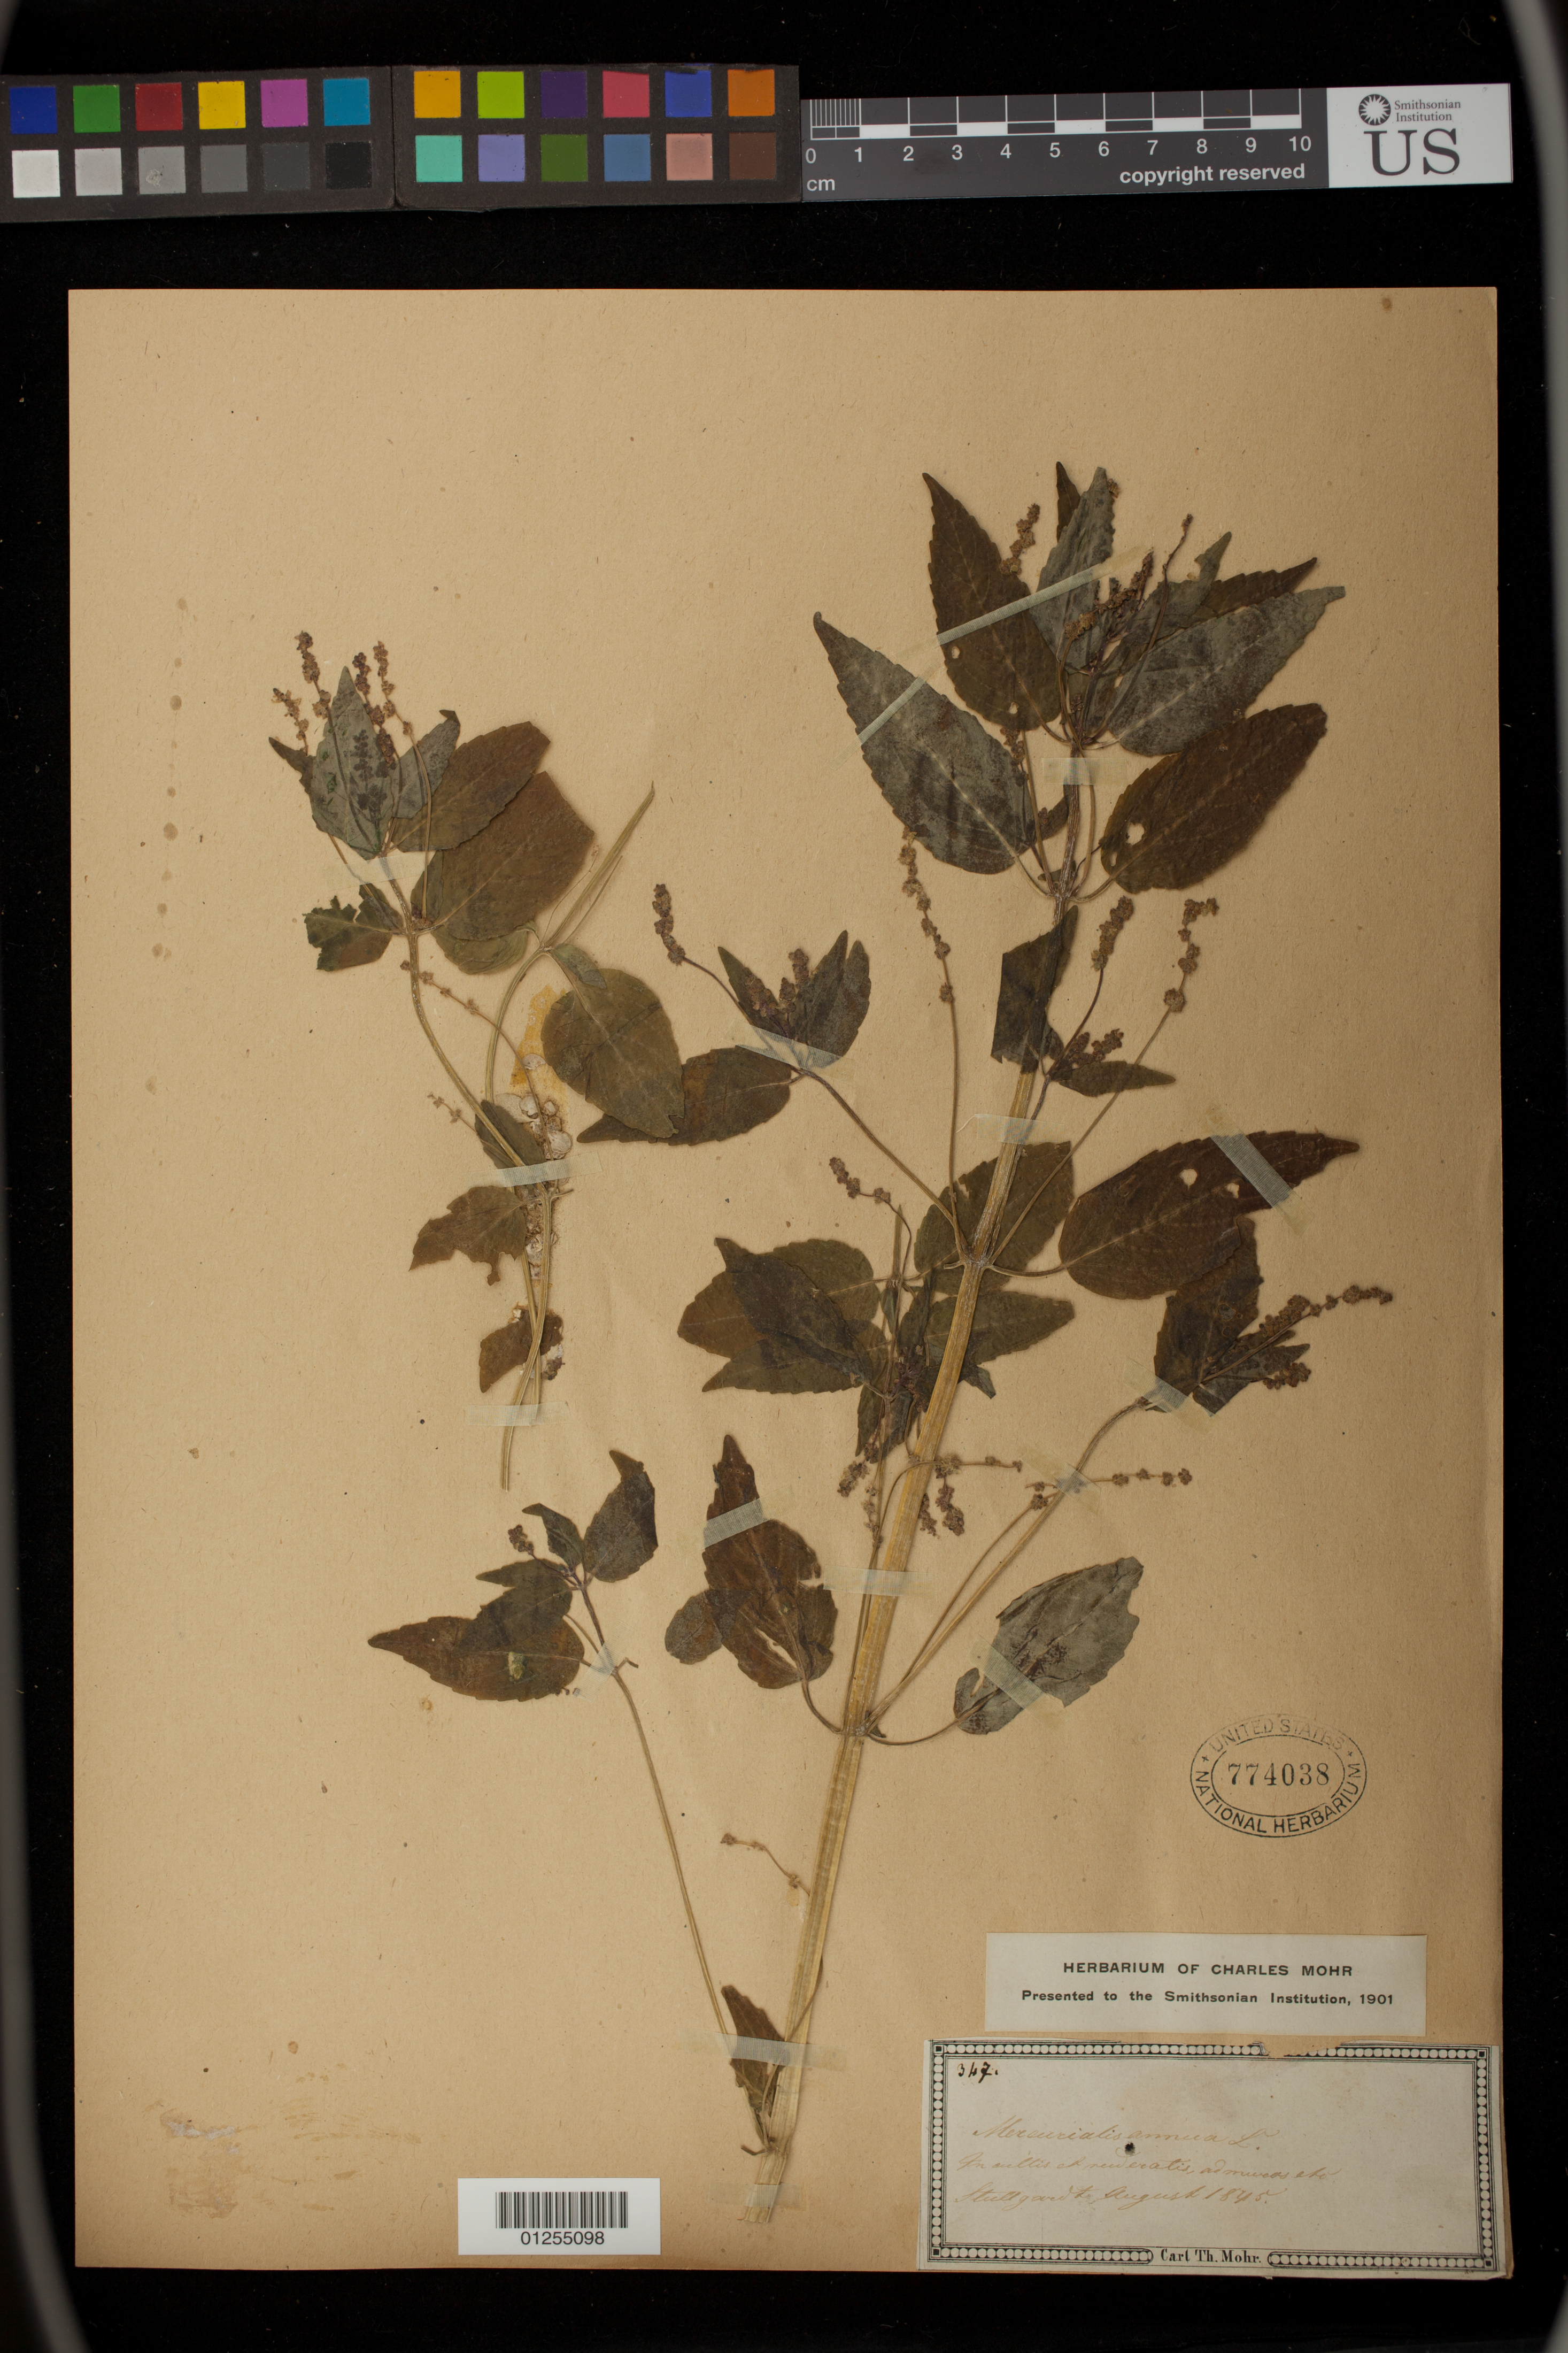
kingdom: Plantae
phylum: Tracheophyta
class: Magnoliopsida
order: Malpighiales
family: Euphorbiaceae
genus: Mercurialis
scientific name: Mercurialis annua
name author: L.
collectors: C. T. Mohr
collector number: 347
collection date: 1845-08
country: Germany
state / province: Baden-Württemberg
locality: Stuttgardt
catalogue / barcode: US 774038